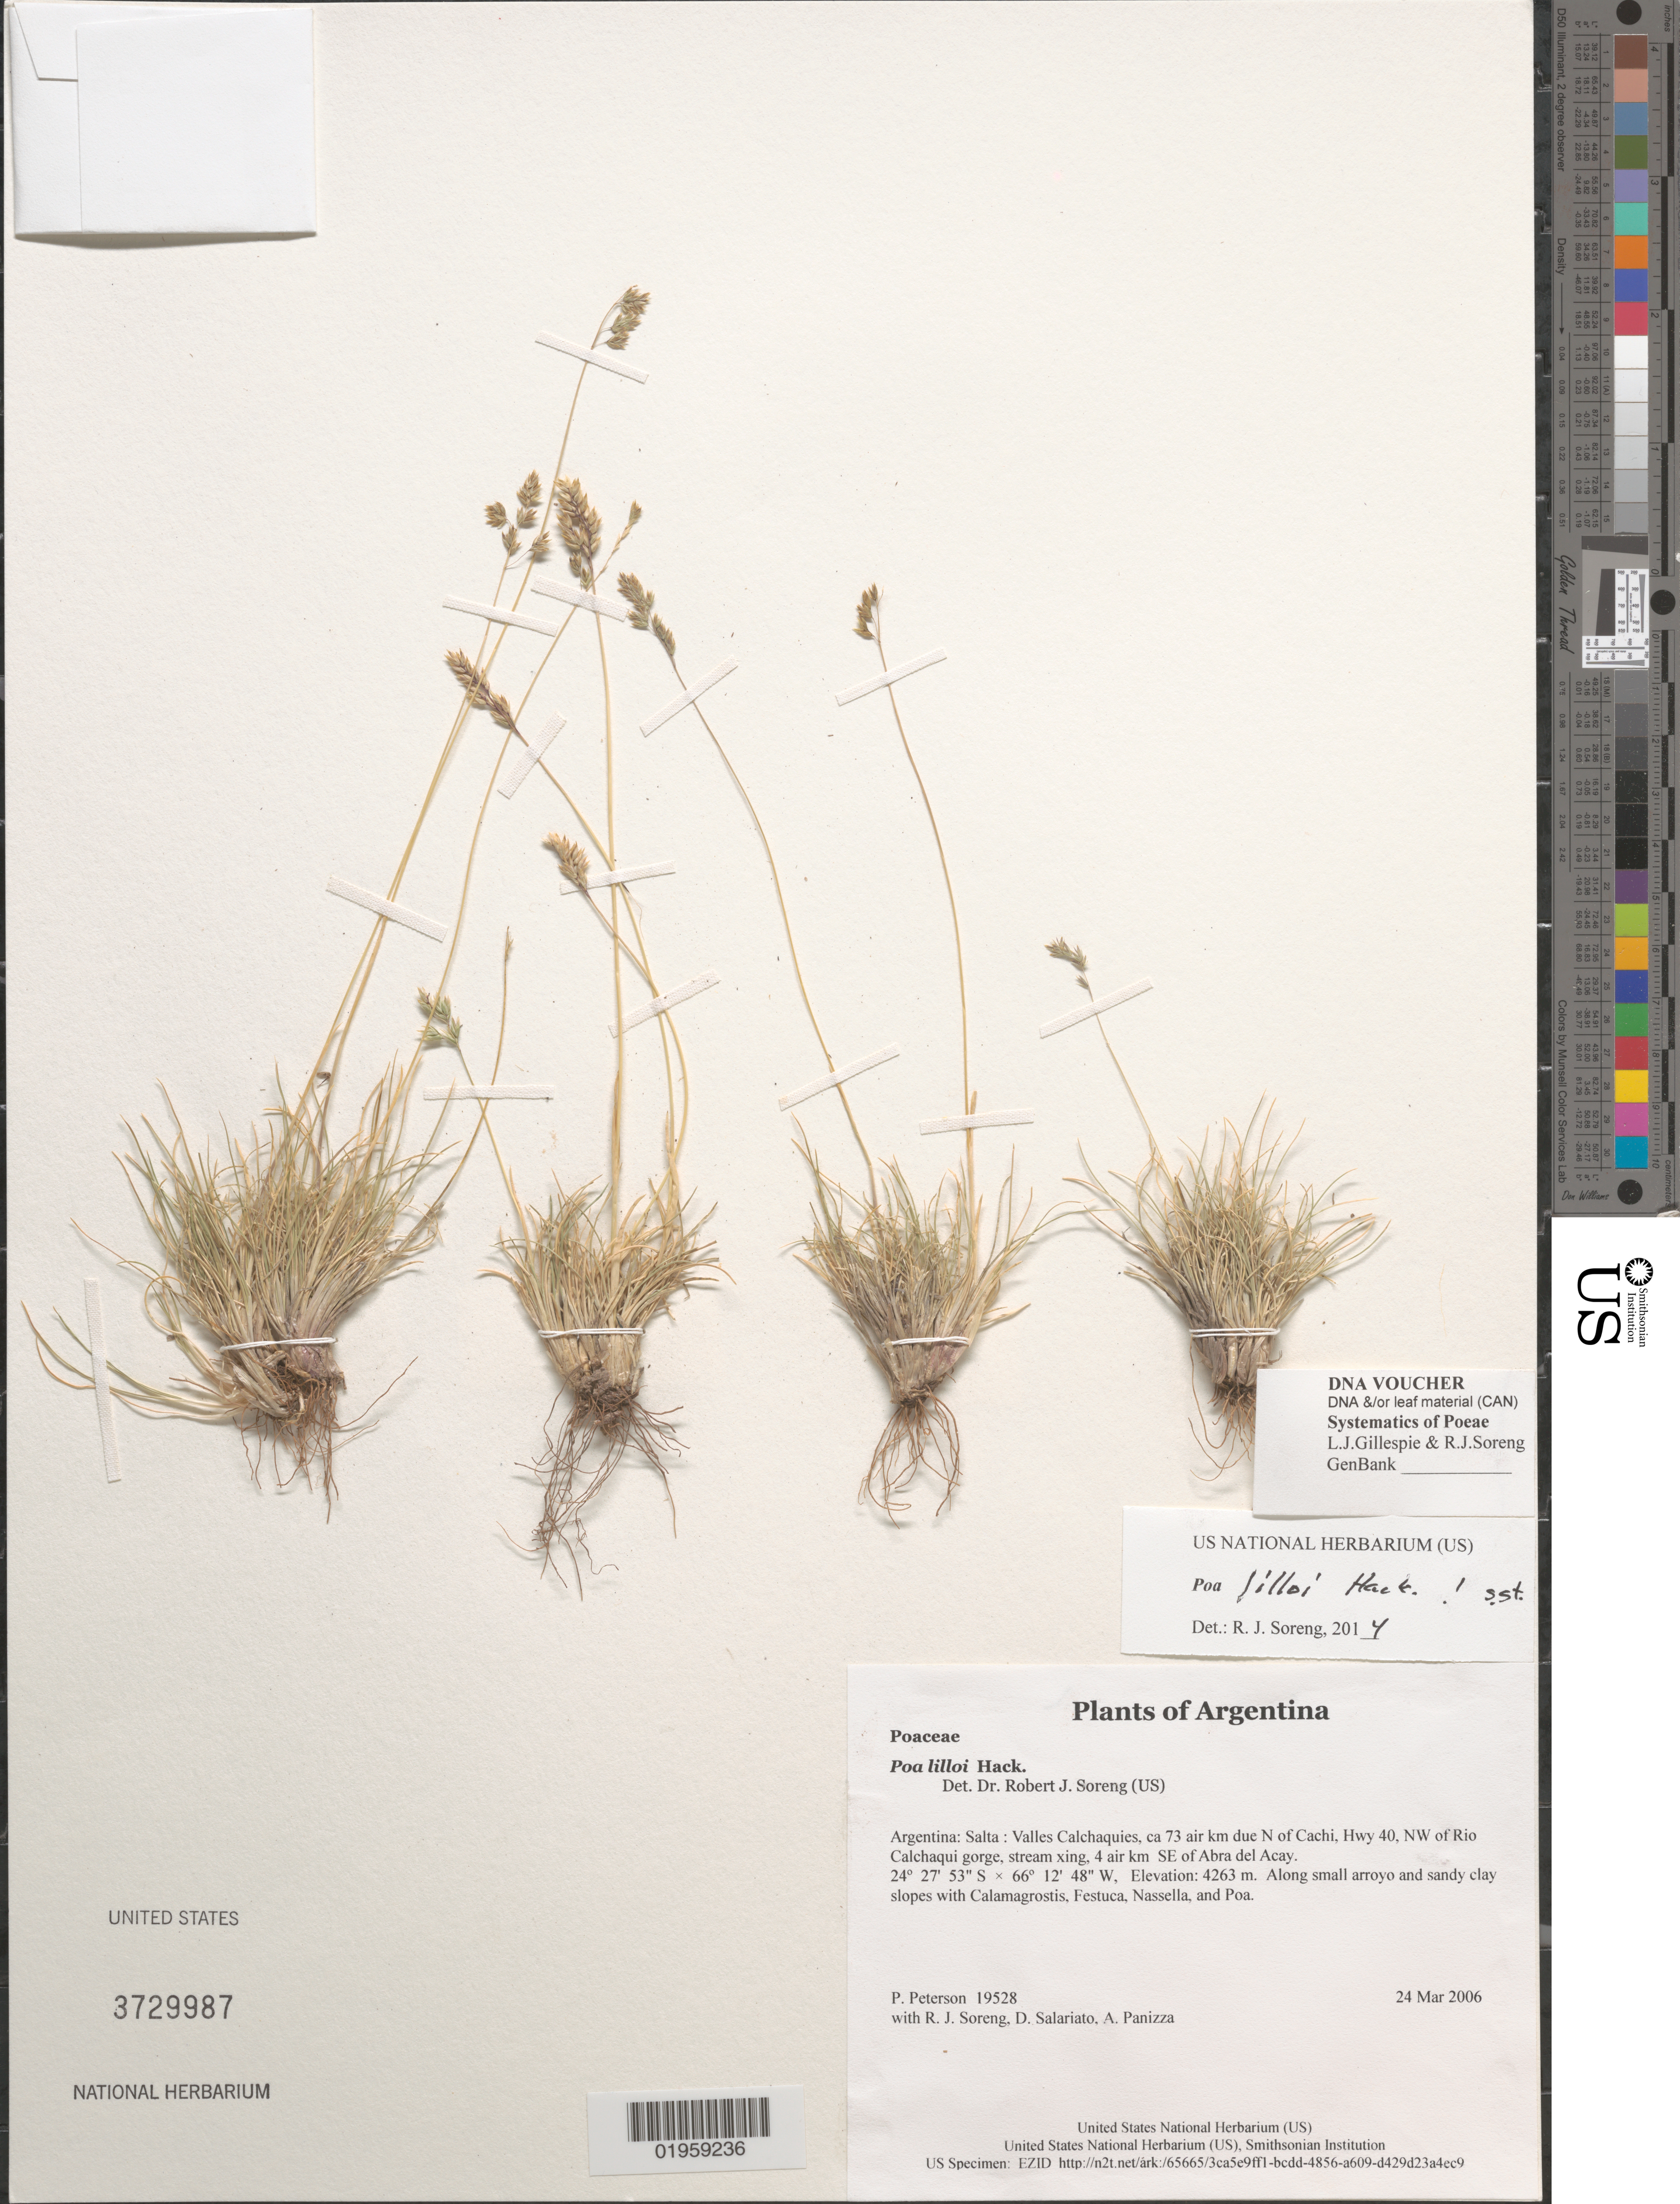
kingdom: Plantae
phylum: Tracheophyta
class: Liliopsida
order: Poales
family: Poaceae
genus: Poa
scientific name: Poa lilloi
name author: Hack.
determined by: Soreng, Robert J., Research Associate (BOT), Smithsonian Institution - National Museum of Natural History (UNITED STATES)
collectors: P. M. Peterson, R. J. Soreng, D. Salariato & A. Panizza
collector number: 19528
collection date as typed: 24 Mar 2006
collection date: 2006-03-24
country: Argentina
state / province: Salta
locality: Valles Calchaquies, ca 73 air km due N of Cachi, Hwy 40, NW of Rio Calchaqui gorge, stream xing, 4 air km SE of Abra del Acay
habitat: Along small arroyo and sandy clay slopes with Calamagrostis, Festuca, Nassella, and Poa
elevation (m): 4263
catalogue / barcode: US 3729987